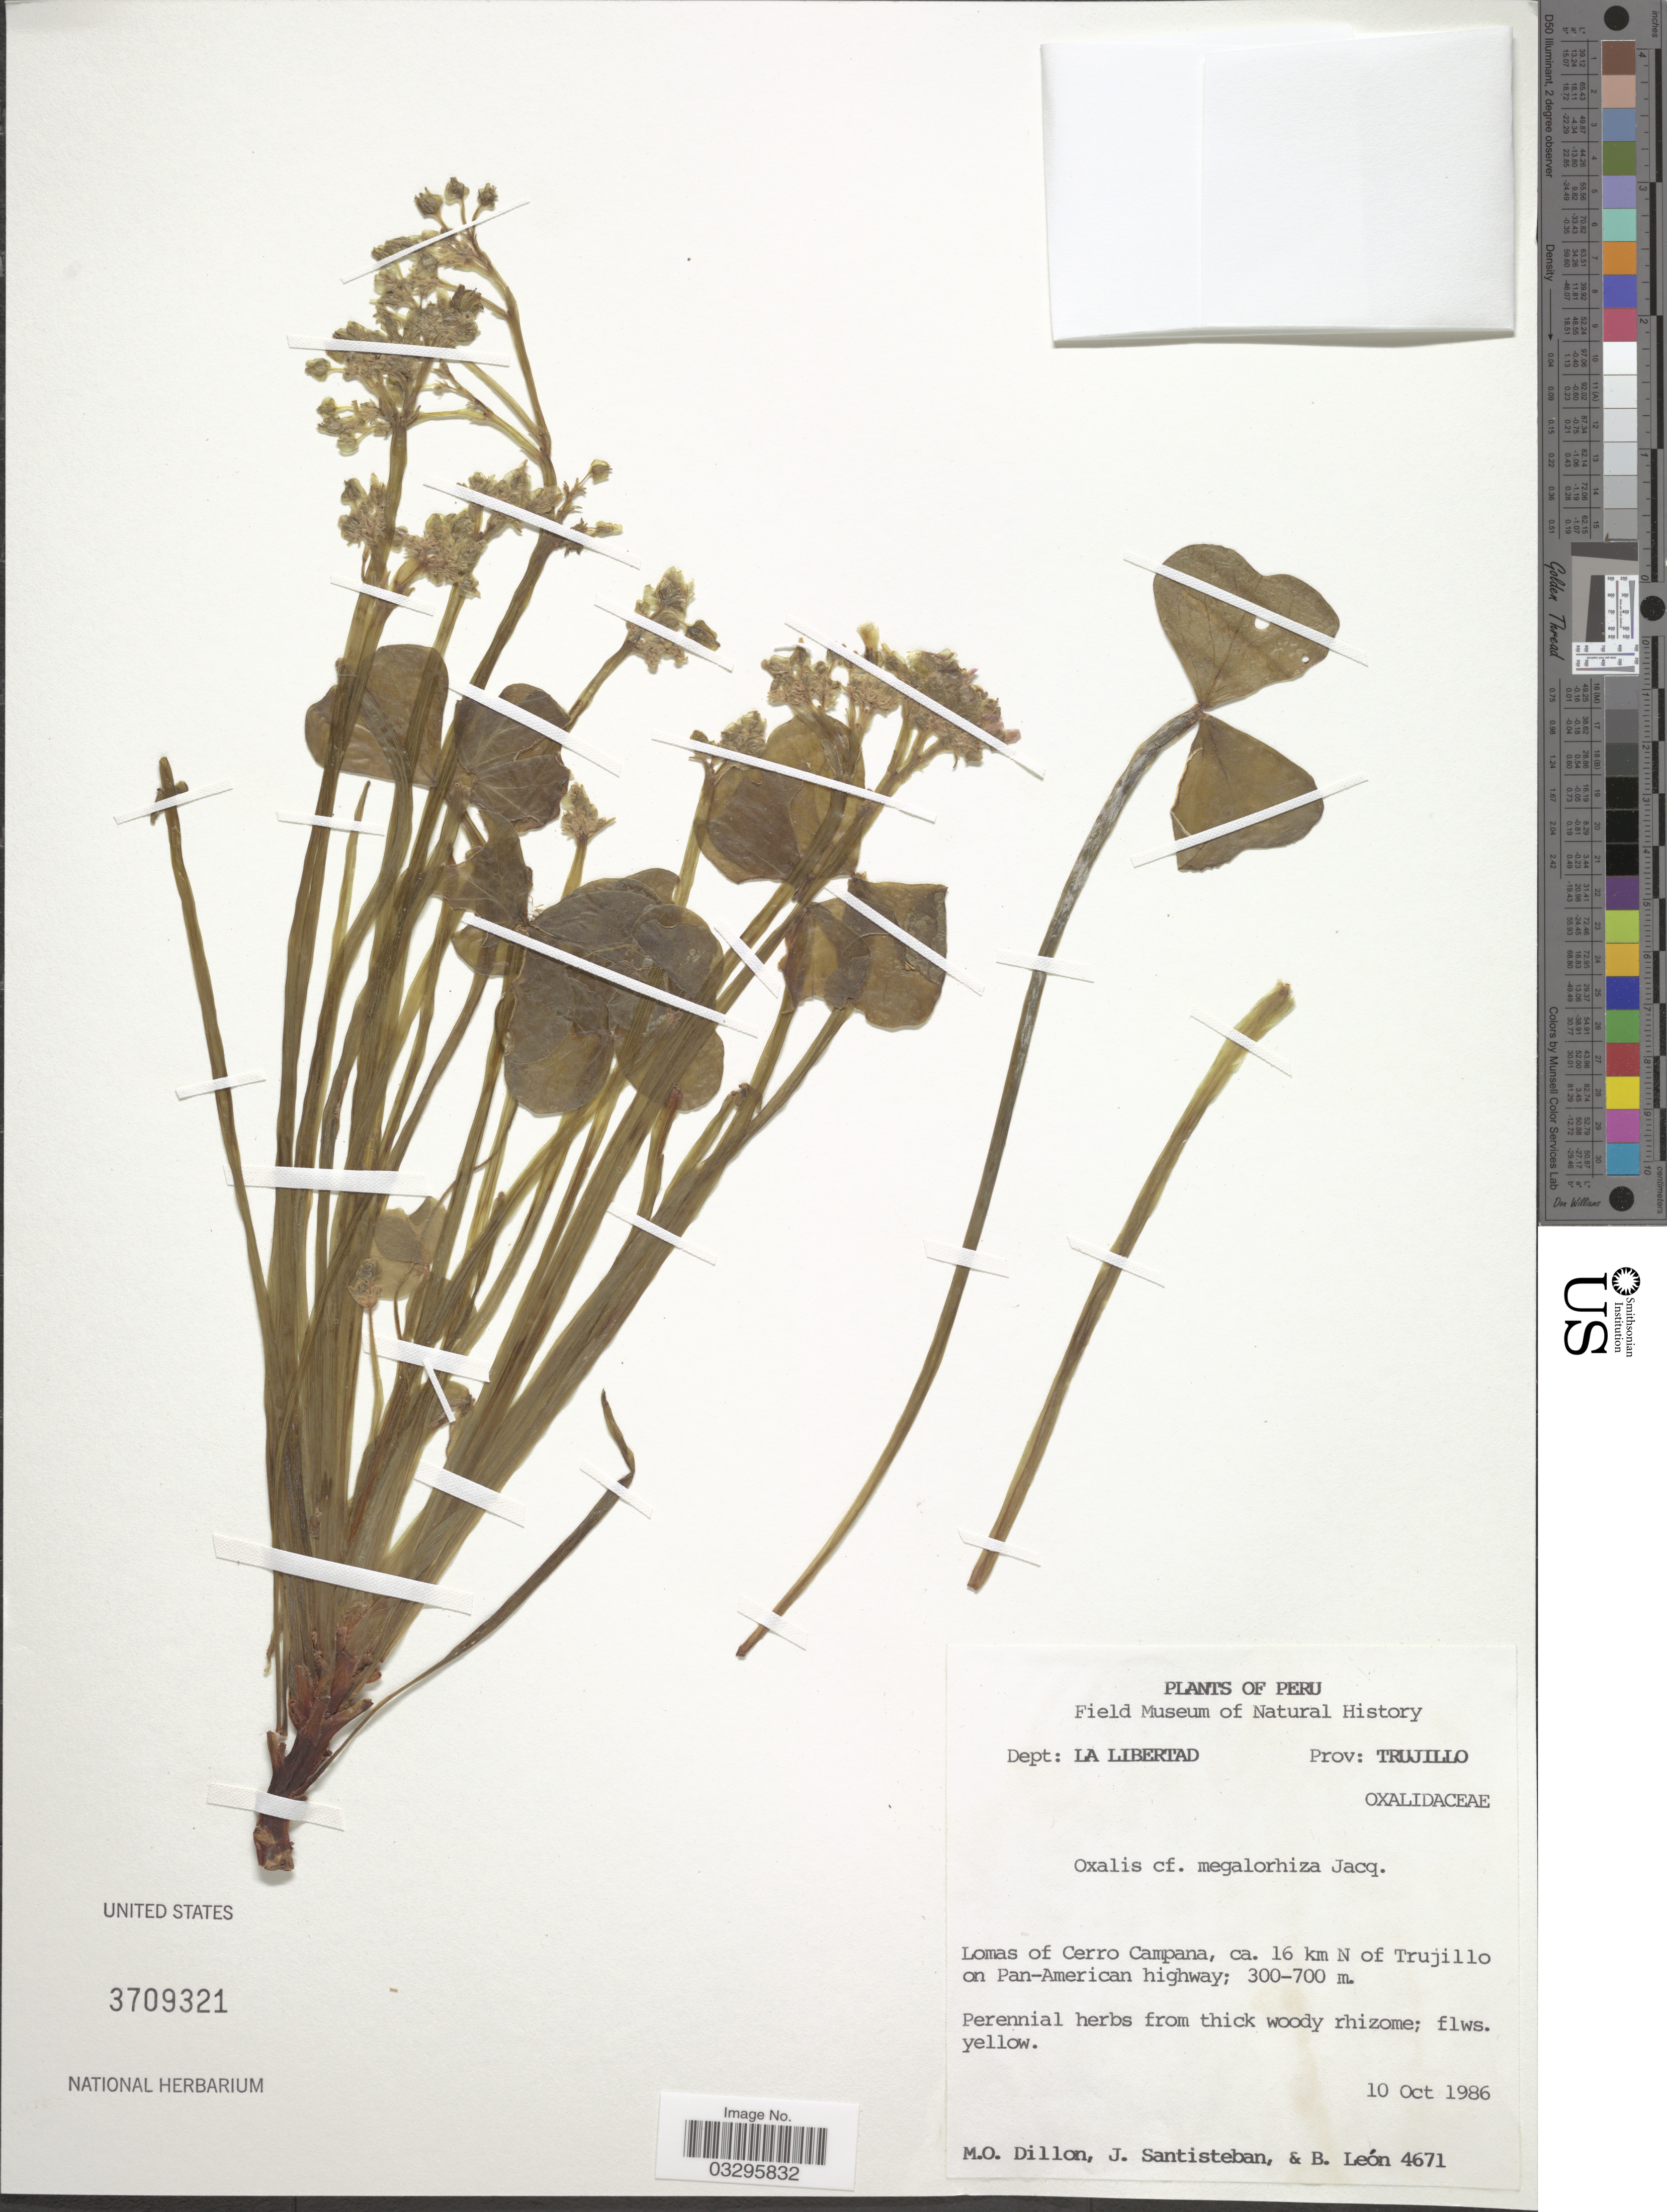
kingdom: Plantae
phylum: Tracheophyta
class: Magnoliopsida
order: Oxalidales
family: Oxalidaceae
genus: Oxalis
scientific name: Oxalis megalorrhiza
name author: Jacq.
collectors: M. O. Dillon, J. Santisteban & B. León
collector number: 4671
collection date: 1986-10-10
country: Peru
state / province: La Libertad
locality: Dept: La Libertad. Prov: Trujillo. Lomas of Cerro Campana, ca. 16 km N of Trujillo on Pan-American highway.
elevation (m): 300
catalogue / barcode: US 3709321